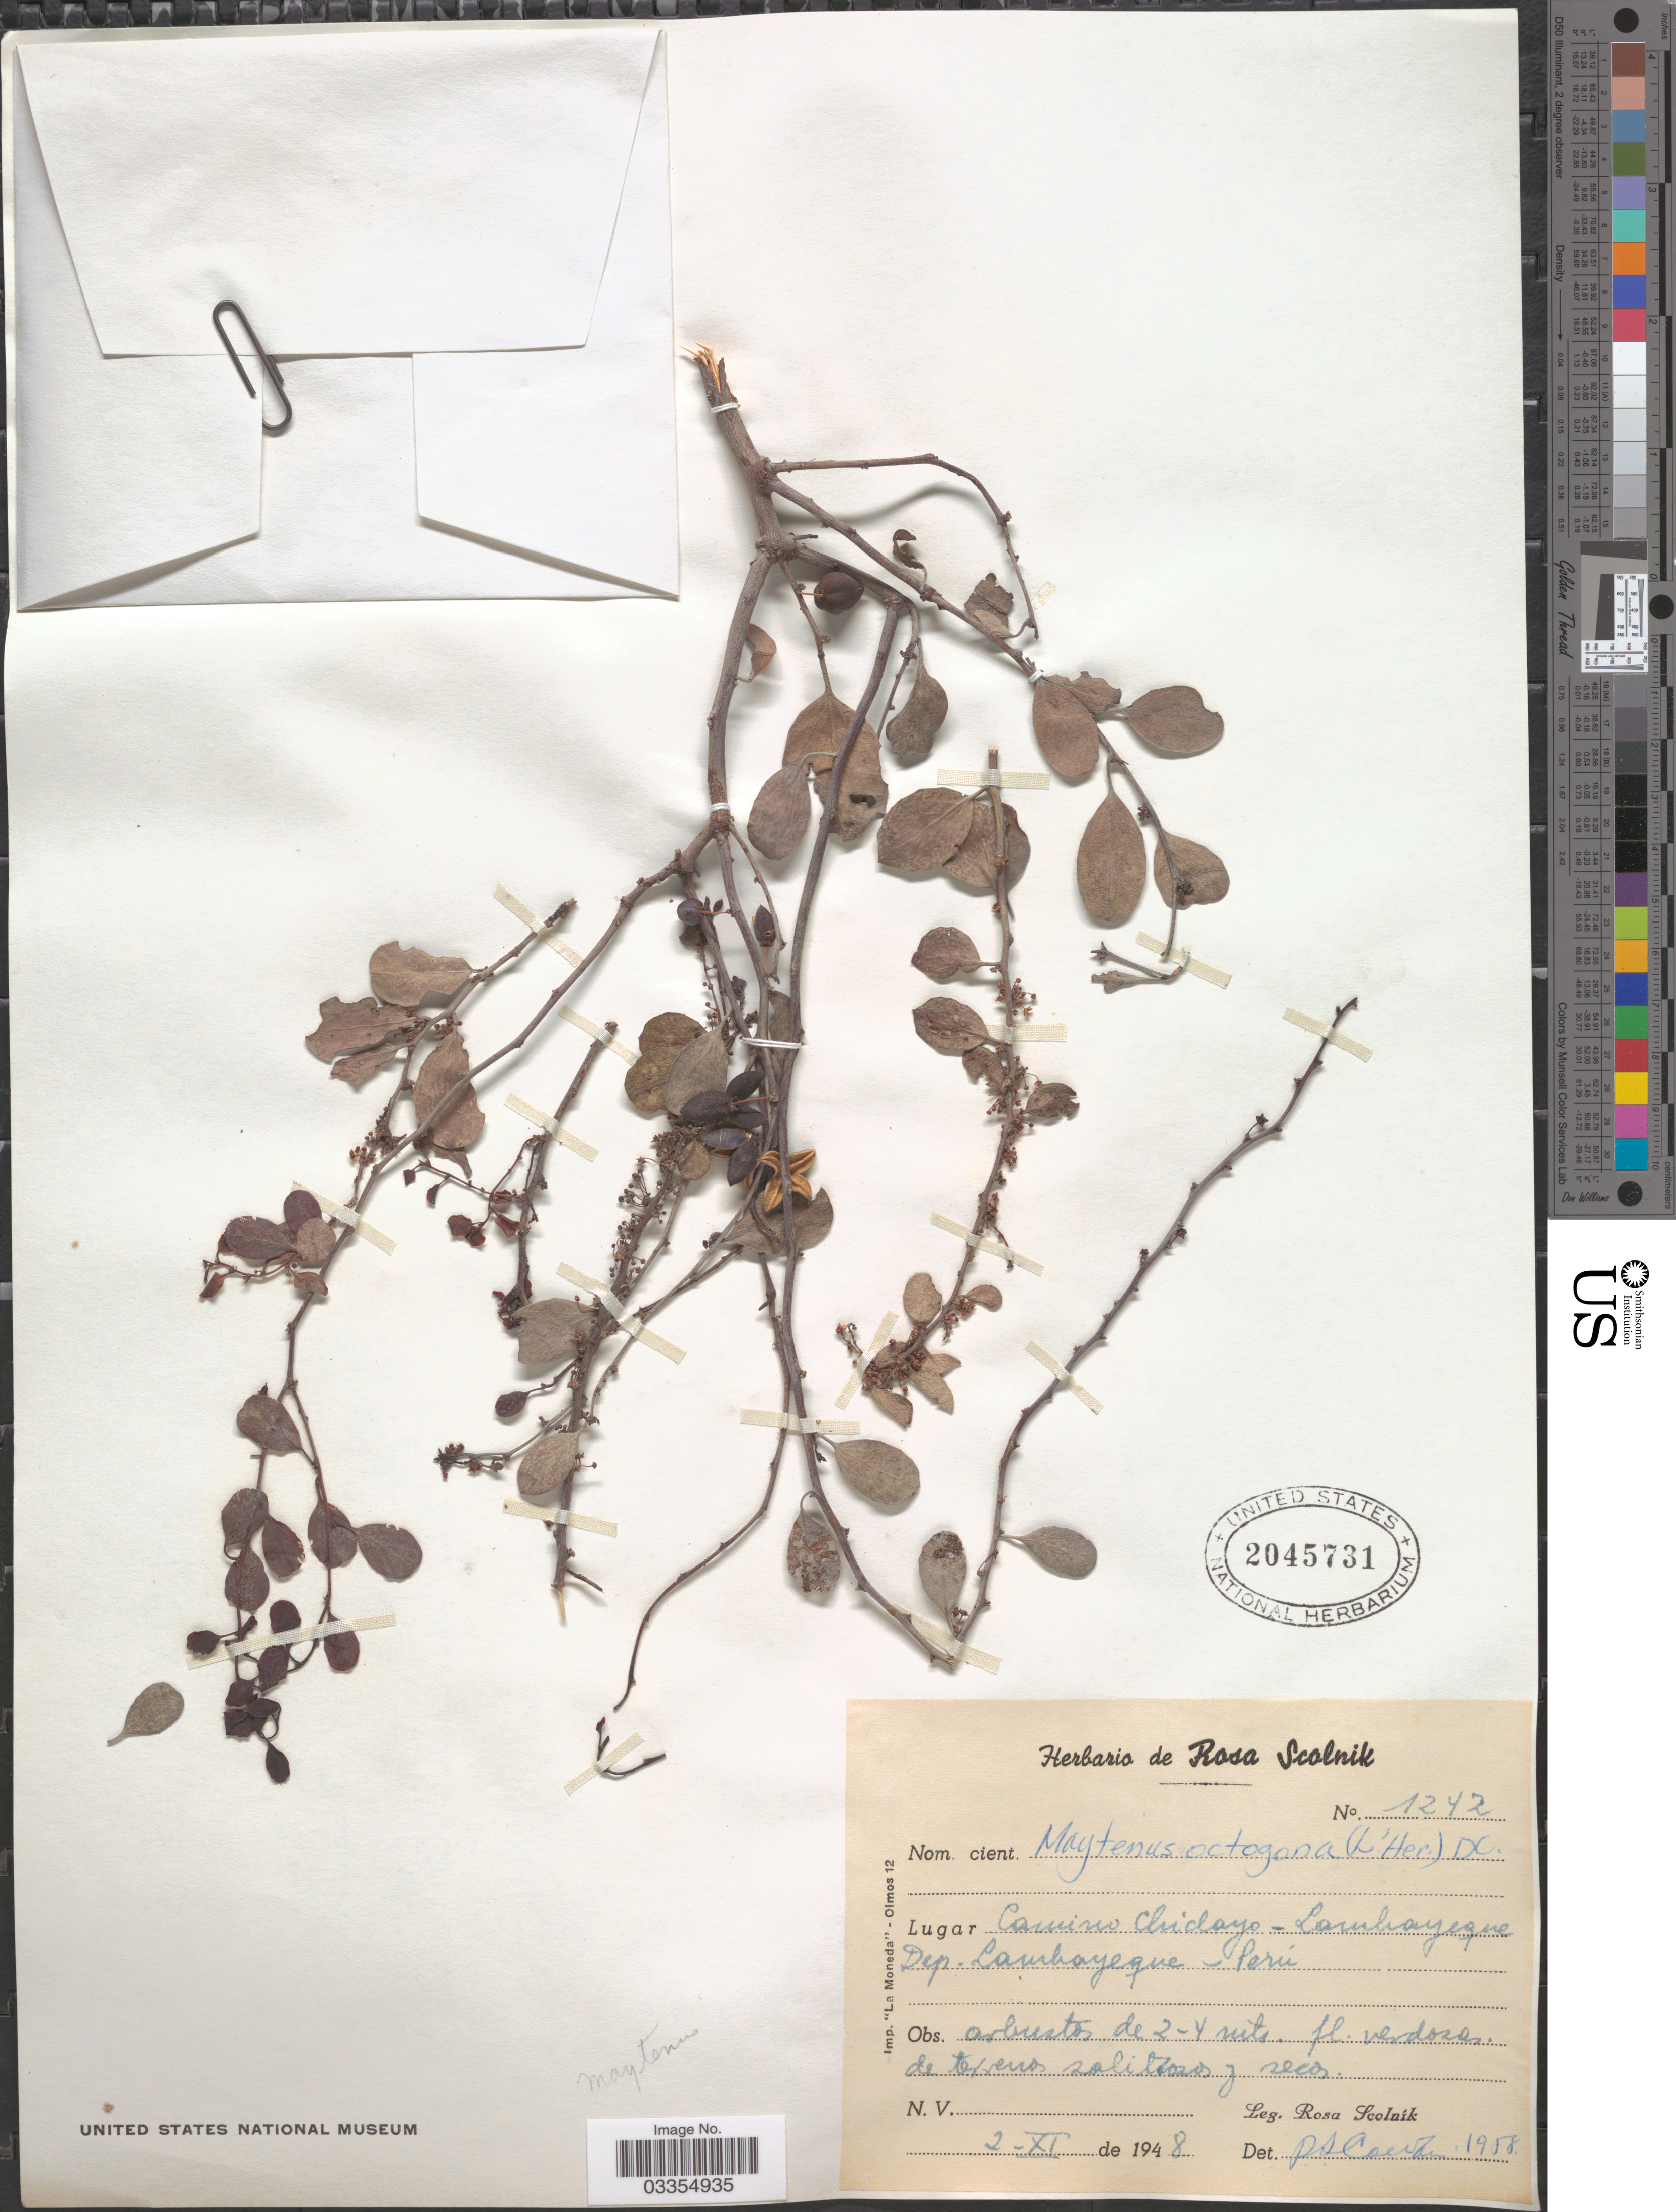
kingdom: Plantae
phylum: Tracheophyta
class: Magnoliopsida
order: Celastrales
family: Celastraceae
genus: Tricerma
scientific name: Tricerma orbiculare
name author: (Humb. & Bonpl. ex Schult.) Lundell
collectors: R. Scolnik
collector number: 1242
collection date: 1948-11-02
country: Peru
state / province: Lambayeque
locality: Camino Chiclayo - Lambayeque. Dep. Lambayeque.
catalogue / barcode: US 2045731